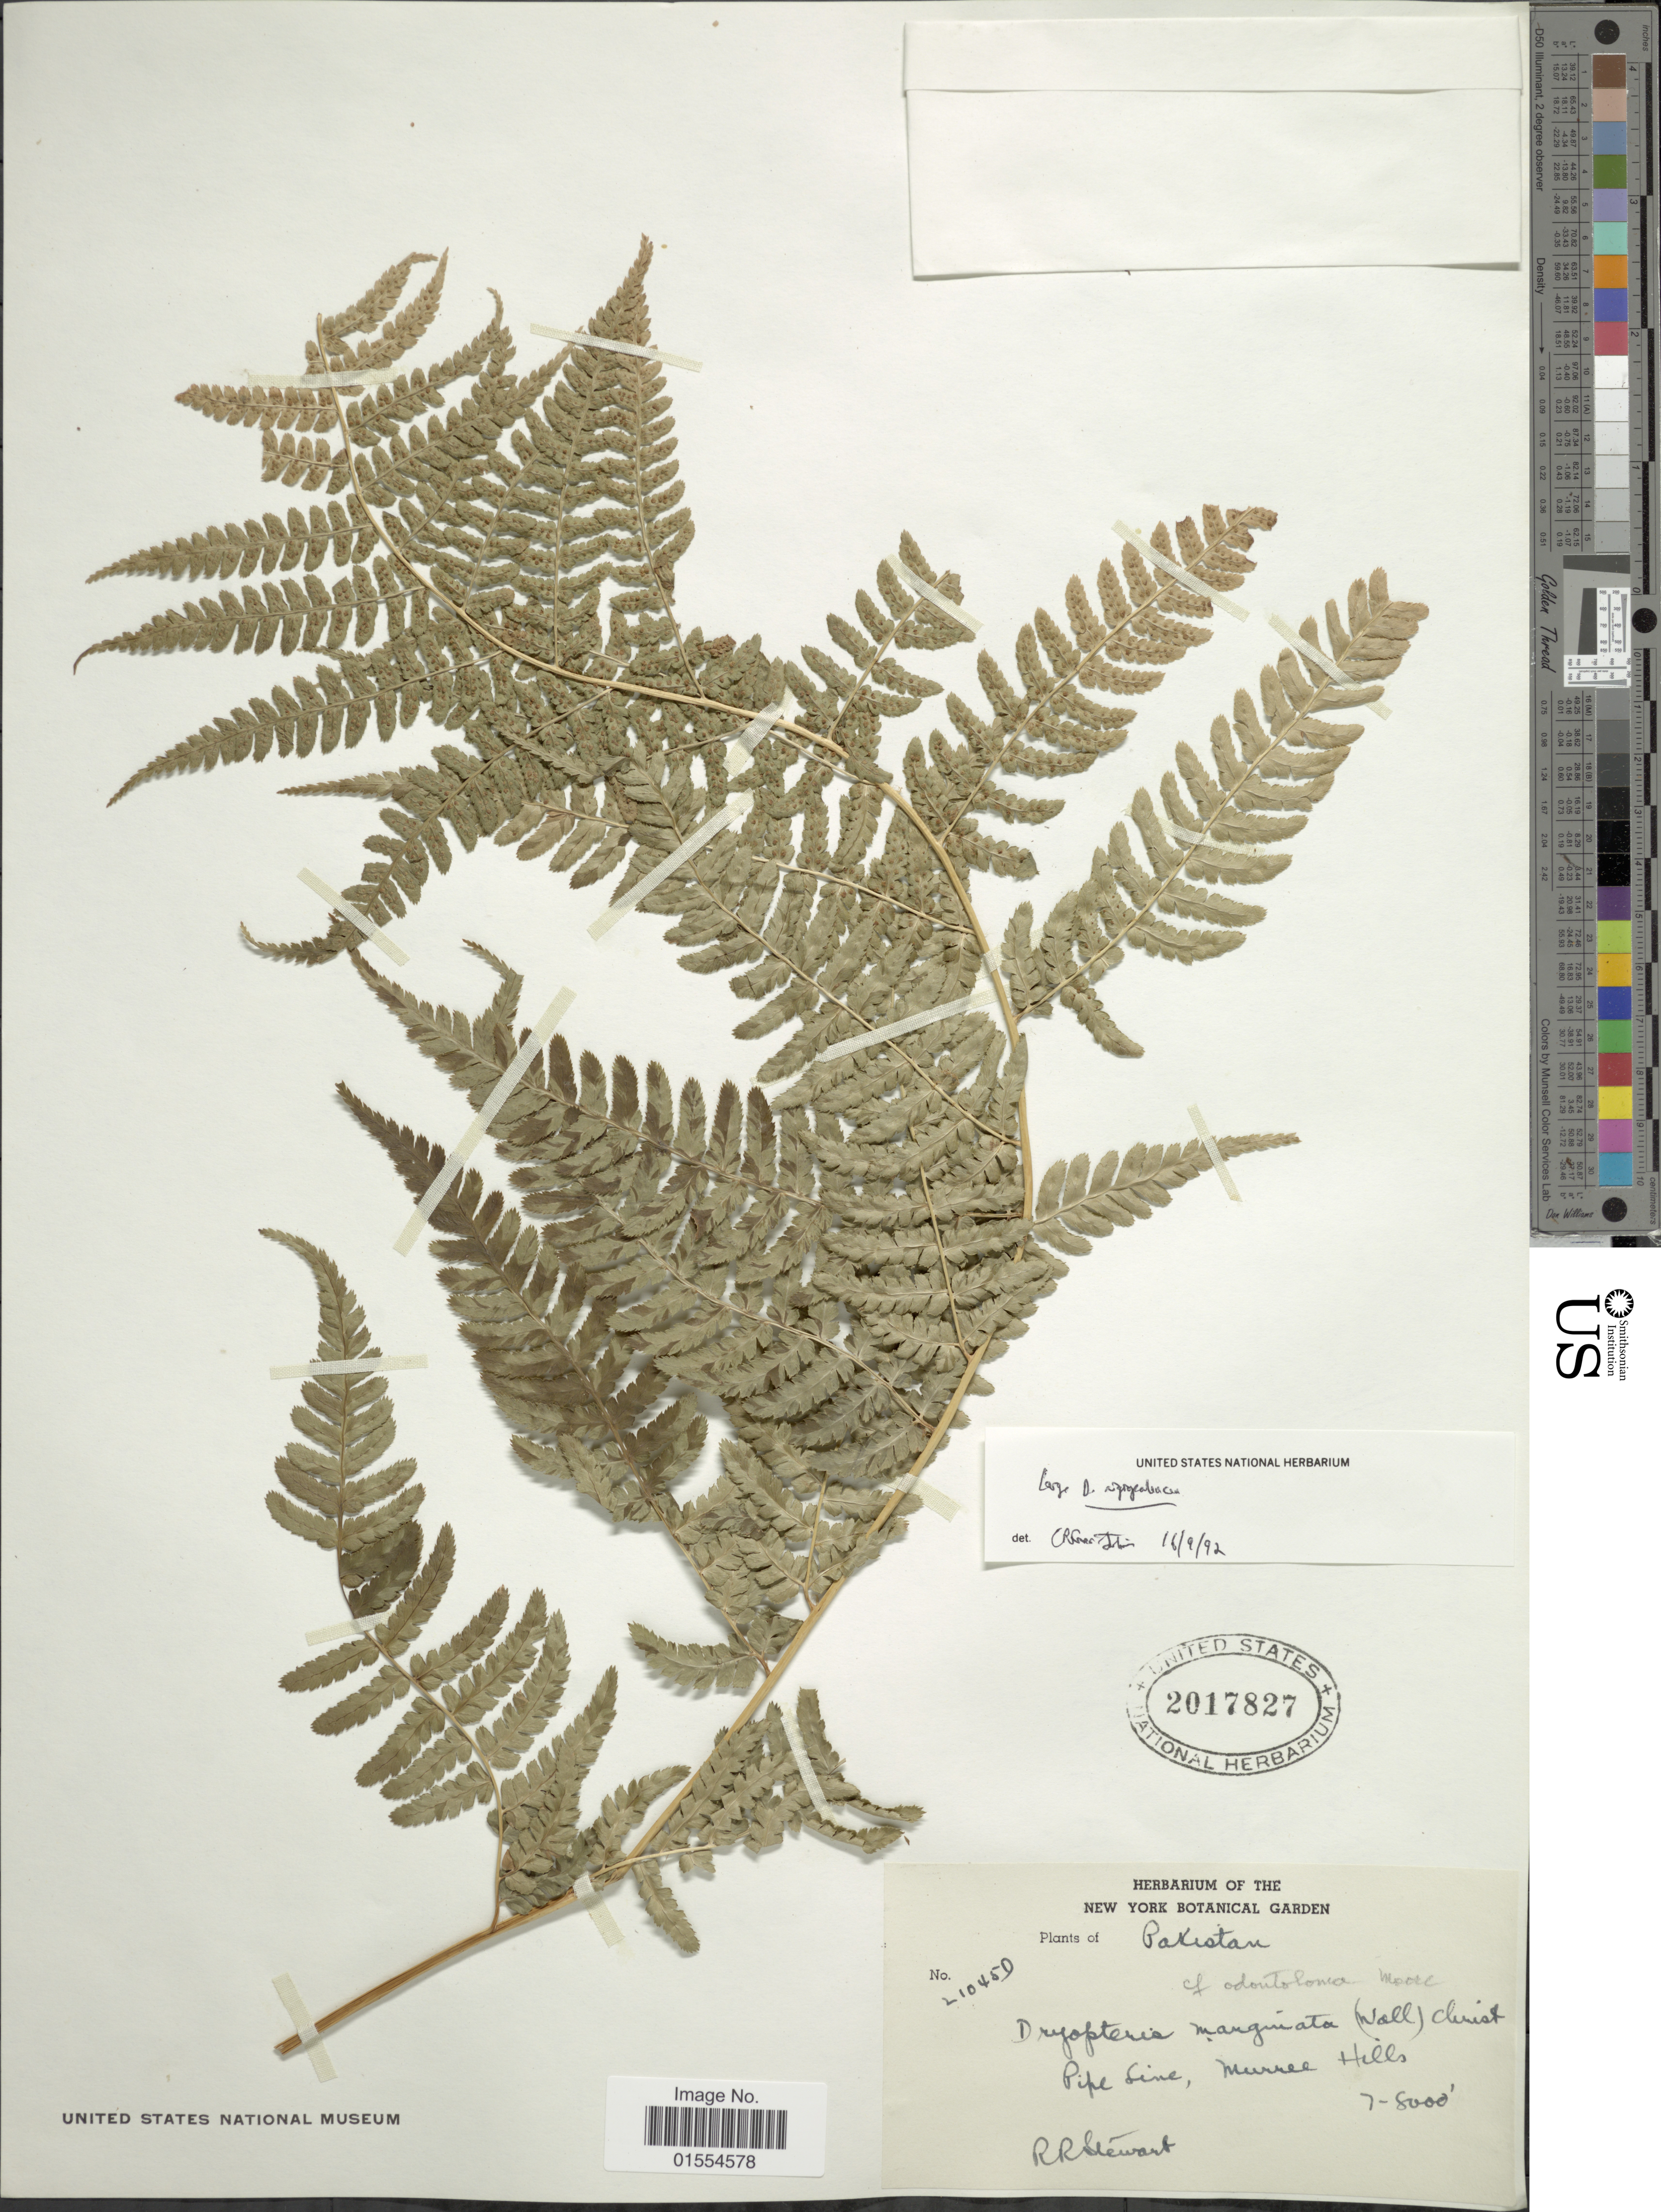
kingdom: Plantae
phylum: Tracheophyta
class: Polypodiopsida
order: Polypodiales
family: Dryopteridaceae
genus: Dryopteris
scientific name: Dryopteris odontoloma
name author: (Bedd.) C. Chr.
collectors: R. R. Stewart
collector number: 210450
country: Pakistan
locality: Pakistan, Pipe line, Murree Hills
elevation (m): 2134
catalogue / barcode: US 2017827